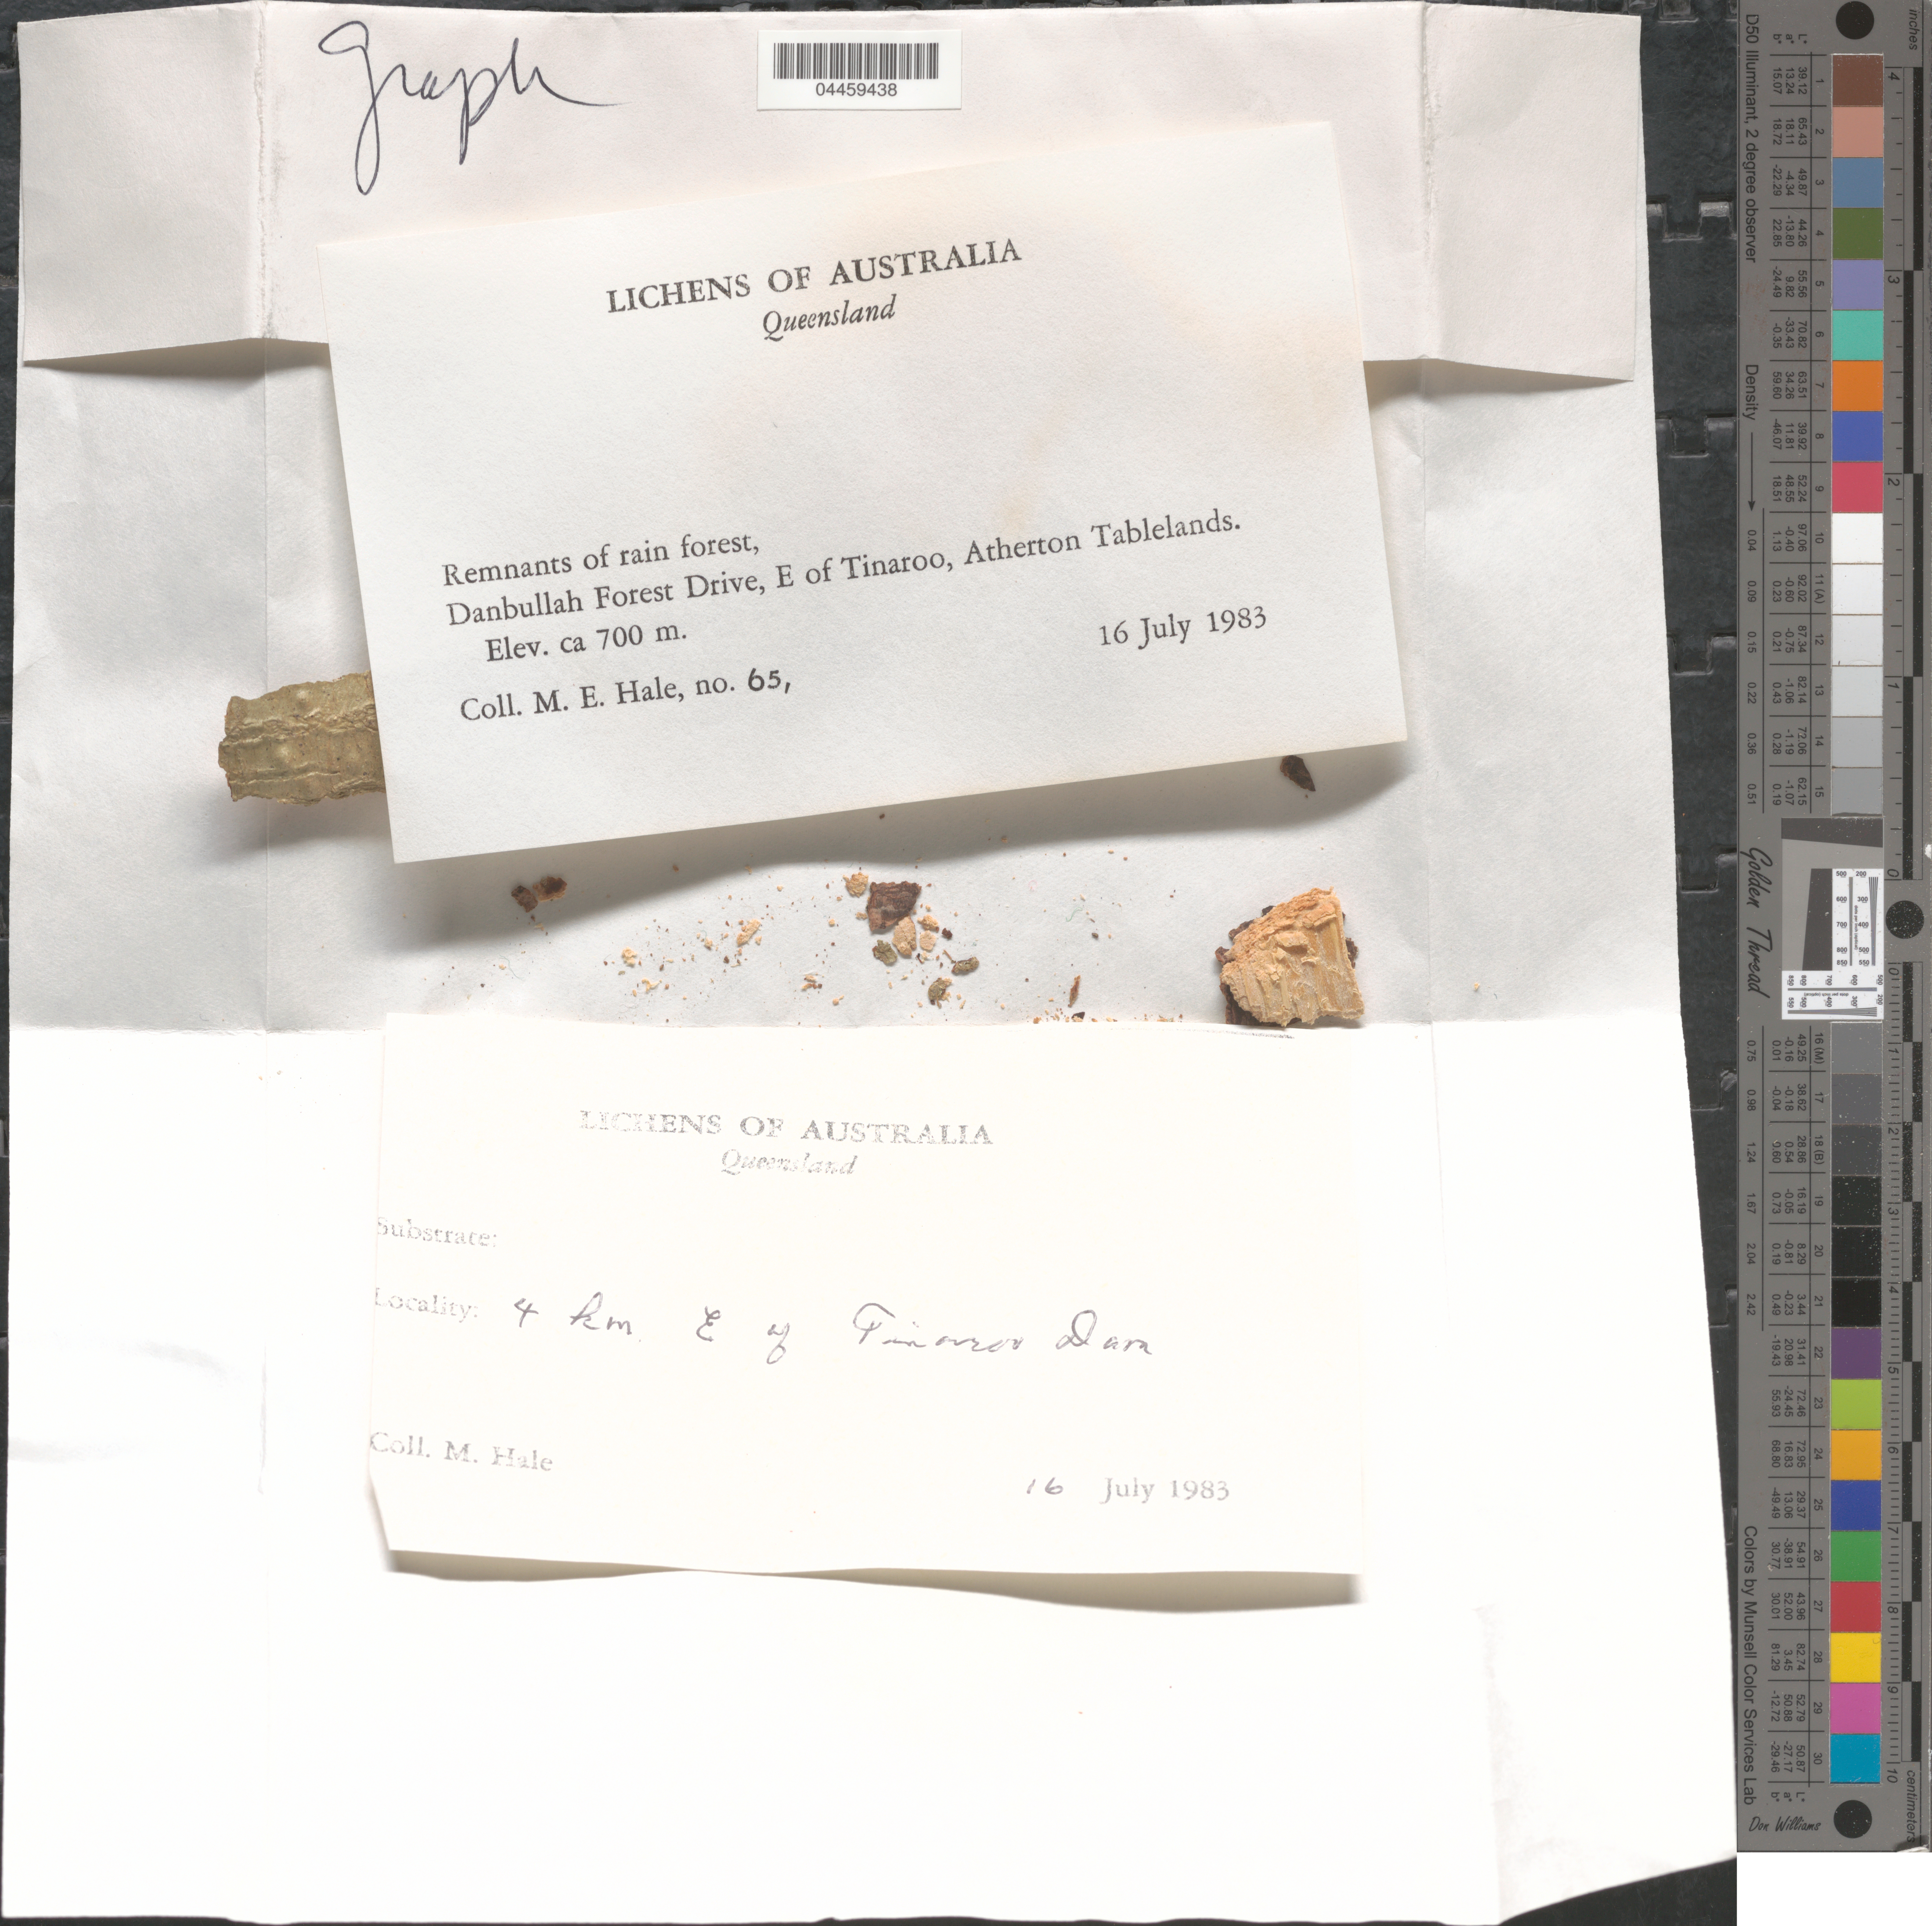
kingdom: Fungi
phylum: Ascomycota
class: Lecanoromycetes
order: Ostropales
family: Graphidaceae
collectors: M. Hale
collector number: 65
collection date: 1983-07-16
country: Australia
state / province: Queensland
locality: Remnants of rain forest, Danbullah Forest Drive, E of Tinaroo, Atherton Tablelands. 4 km E of [illegible text].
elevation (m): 700